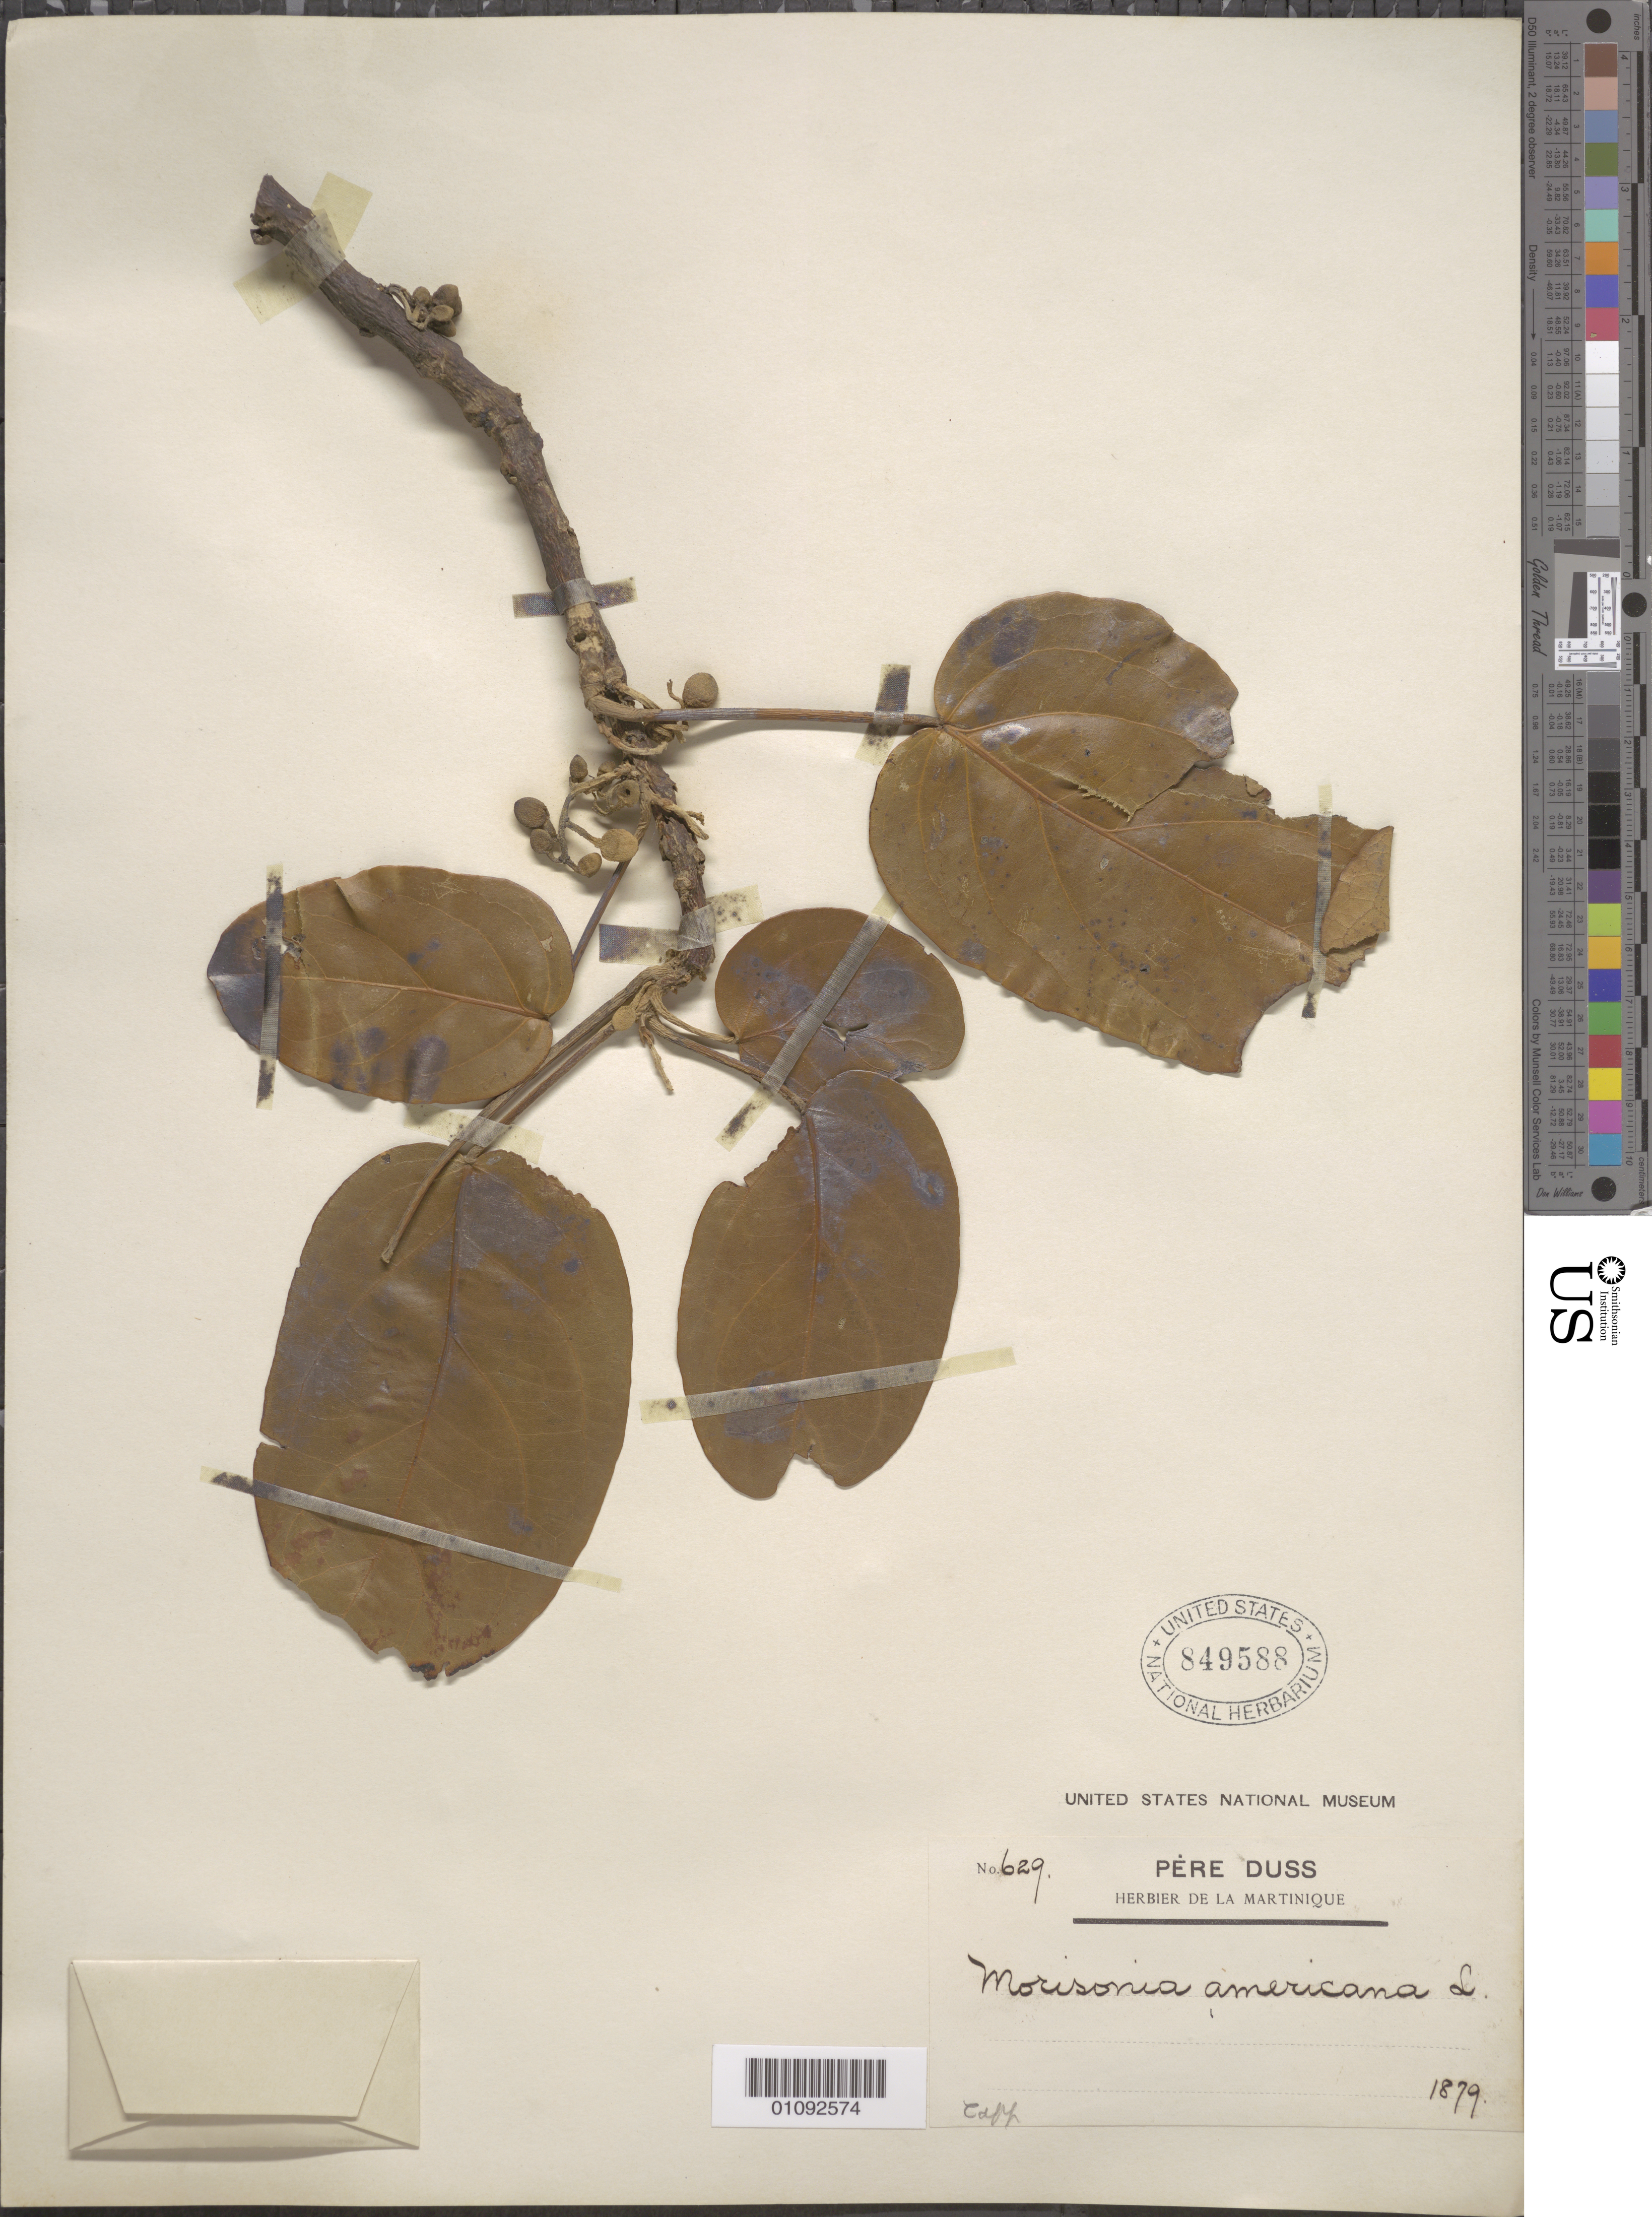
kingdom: Plantae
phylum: Tracheophyta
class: Magnoliopsida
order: Brassicales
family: Capparaceae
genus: Morisonia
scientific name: Morisonia americana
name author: L.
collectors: Père Duss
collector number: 629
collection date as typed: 1879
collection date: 1879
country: Martinique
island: Martinique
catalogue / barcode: US 849588